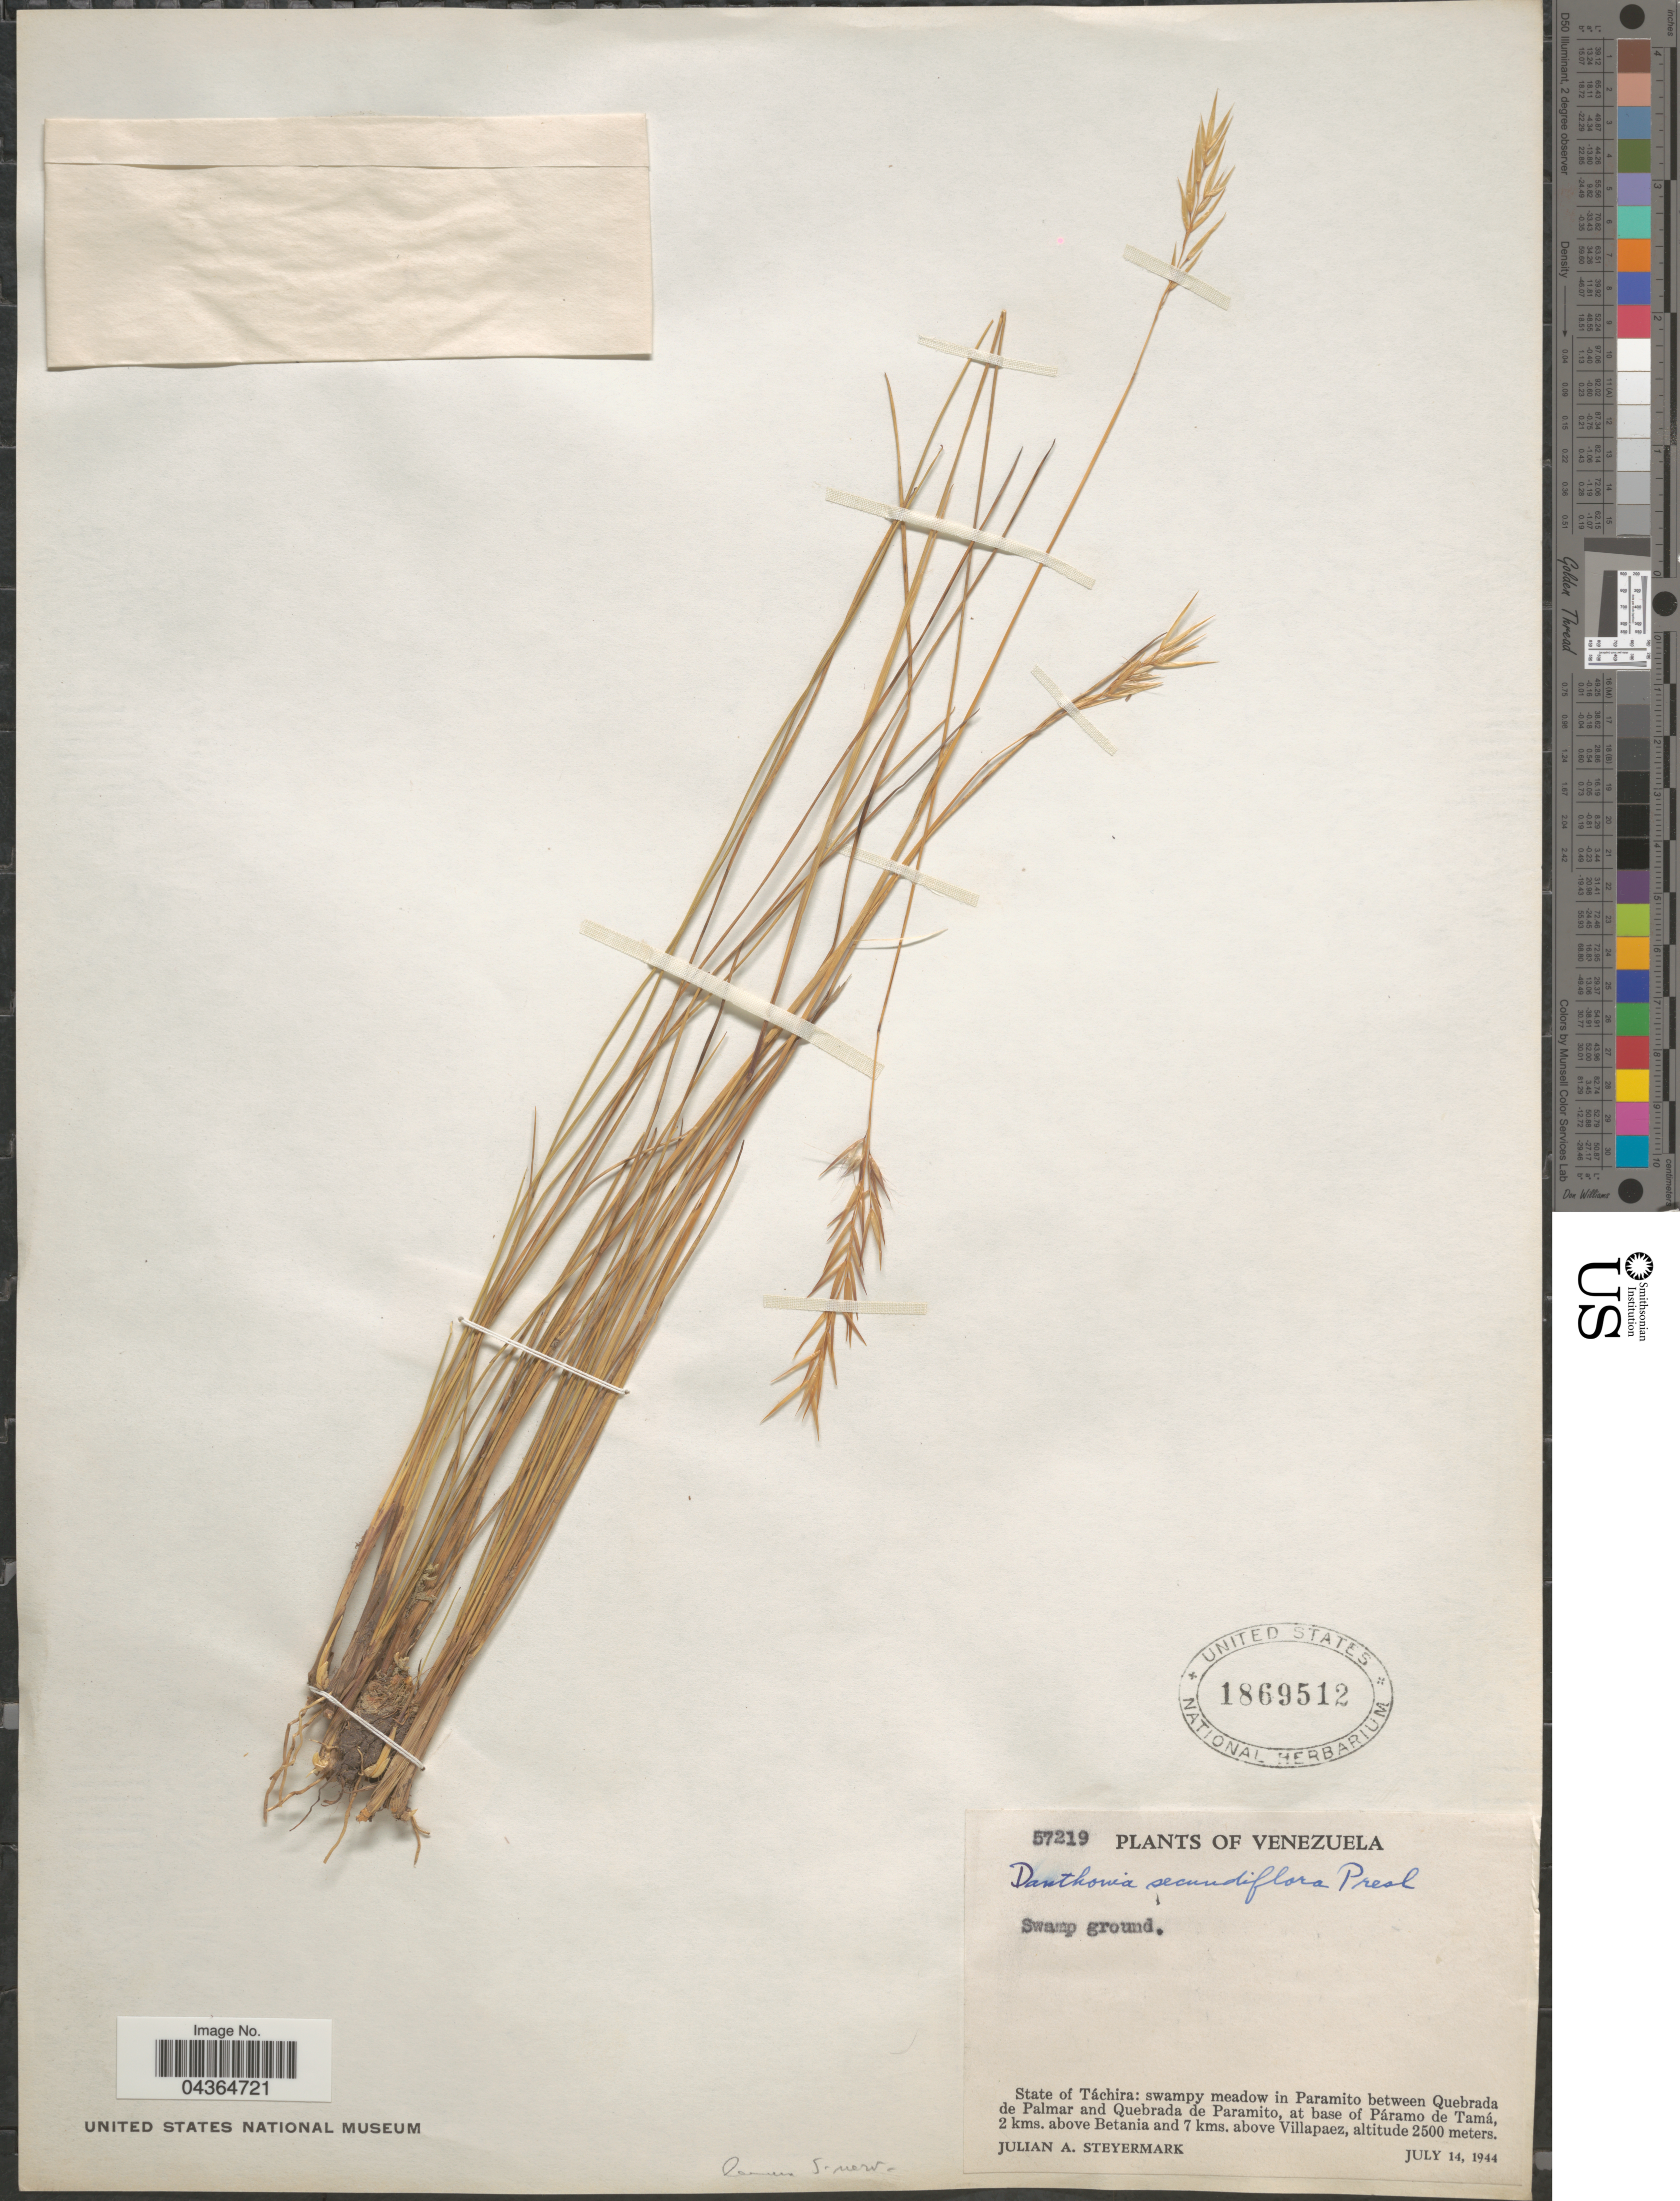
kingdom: Plantae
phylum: Tracheophyta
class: Liliopsida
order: Poales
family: Poaceae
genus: Danthonia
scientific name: Danthonia secundiflora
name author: J. Presl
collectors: J. Steyermark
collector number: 57219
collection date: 1944-07-14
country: Venezuela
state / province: Tachira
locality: Swampy meadow in Paramito between Quebrada de Palmar and Quebrada de Paramito, at base of Páramo de Tamá, 2 kms. above Betania and 7 kms. above Villapaez.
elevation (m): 2500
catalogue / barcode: US 1869512